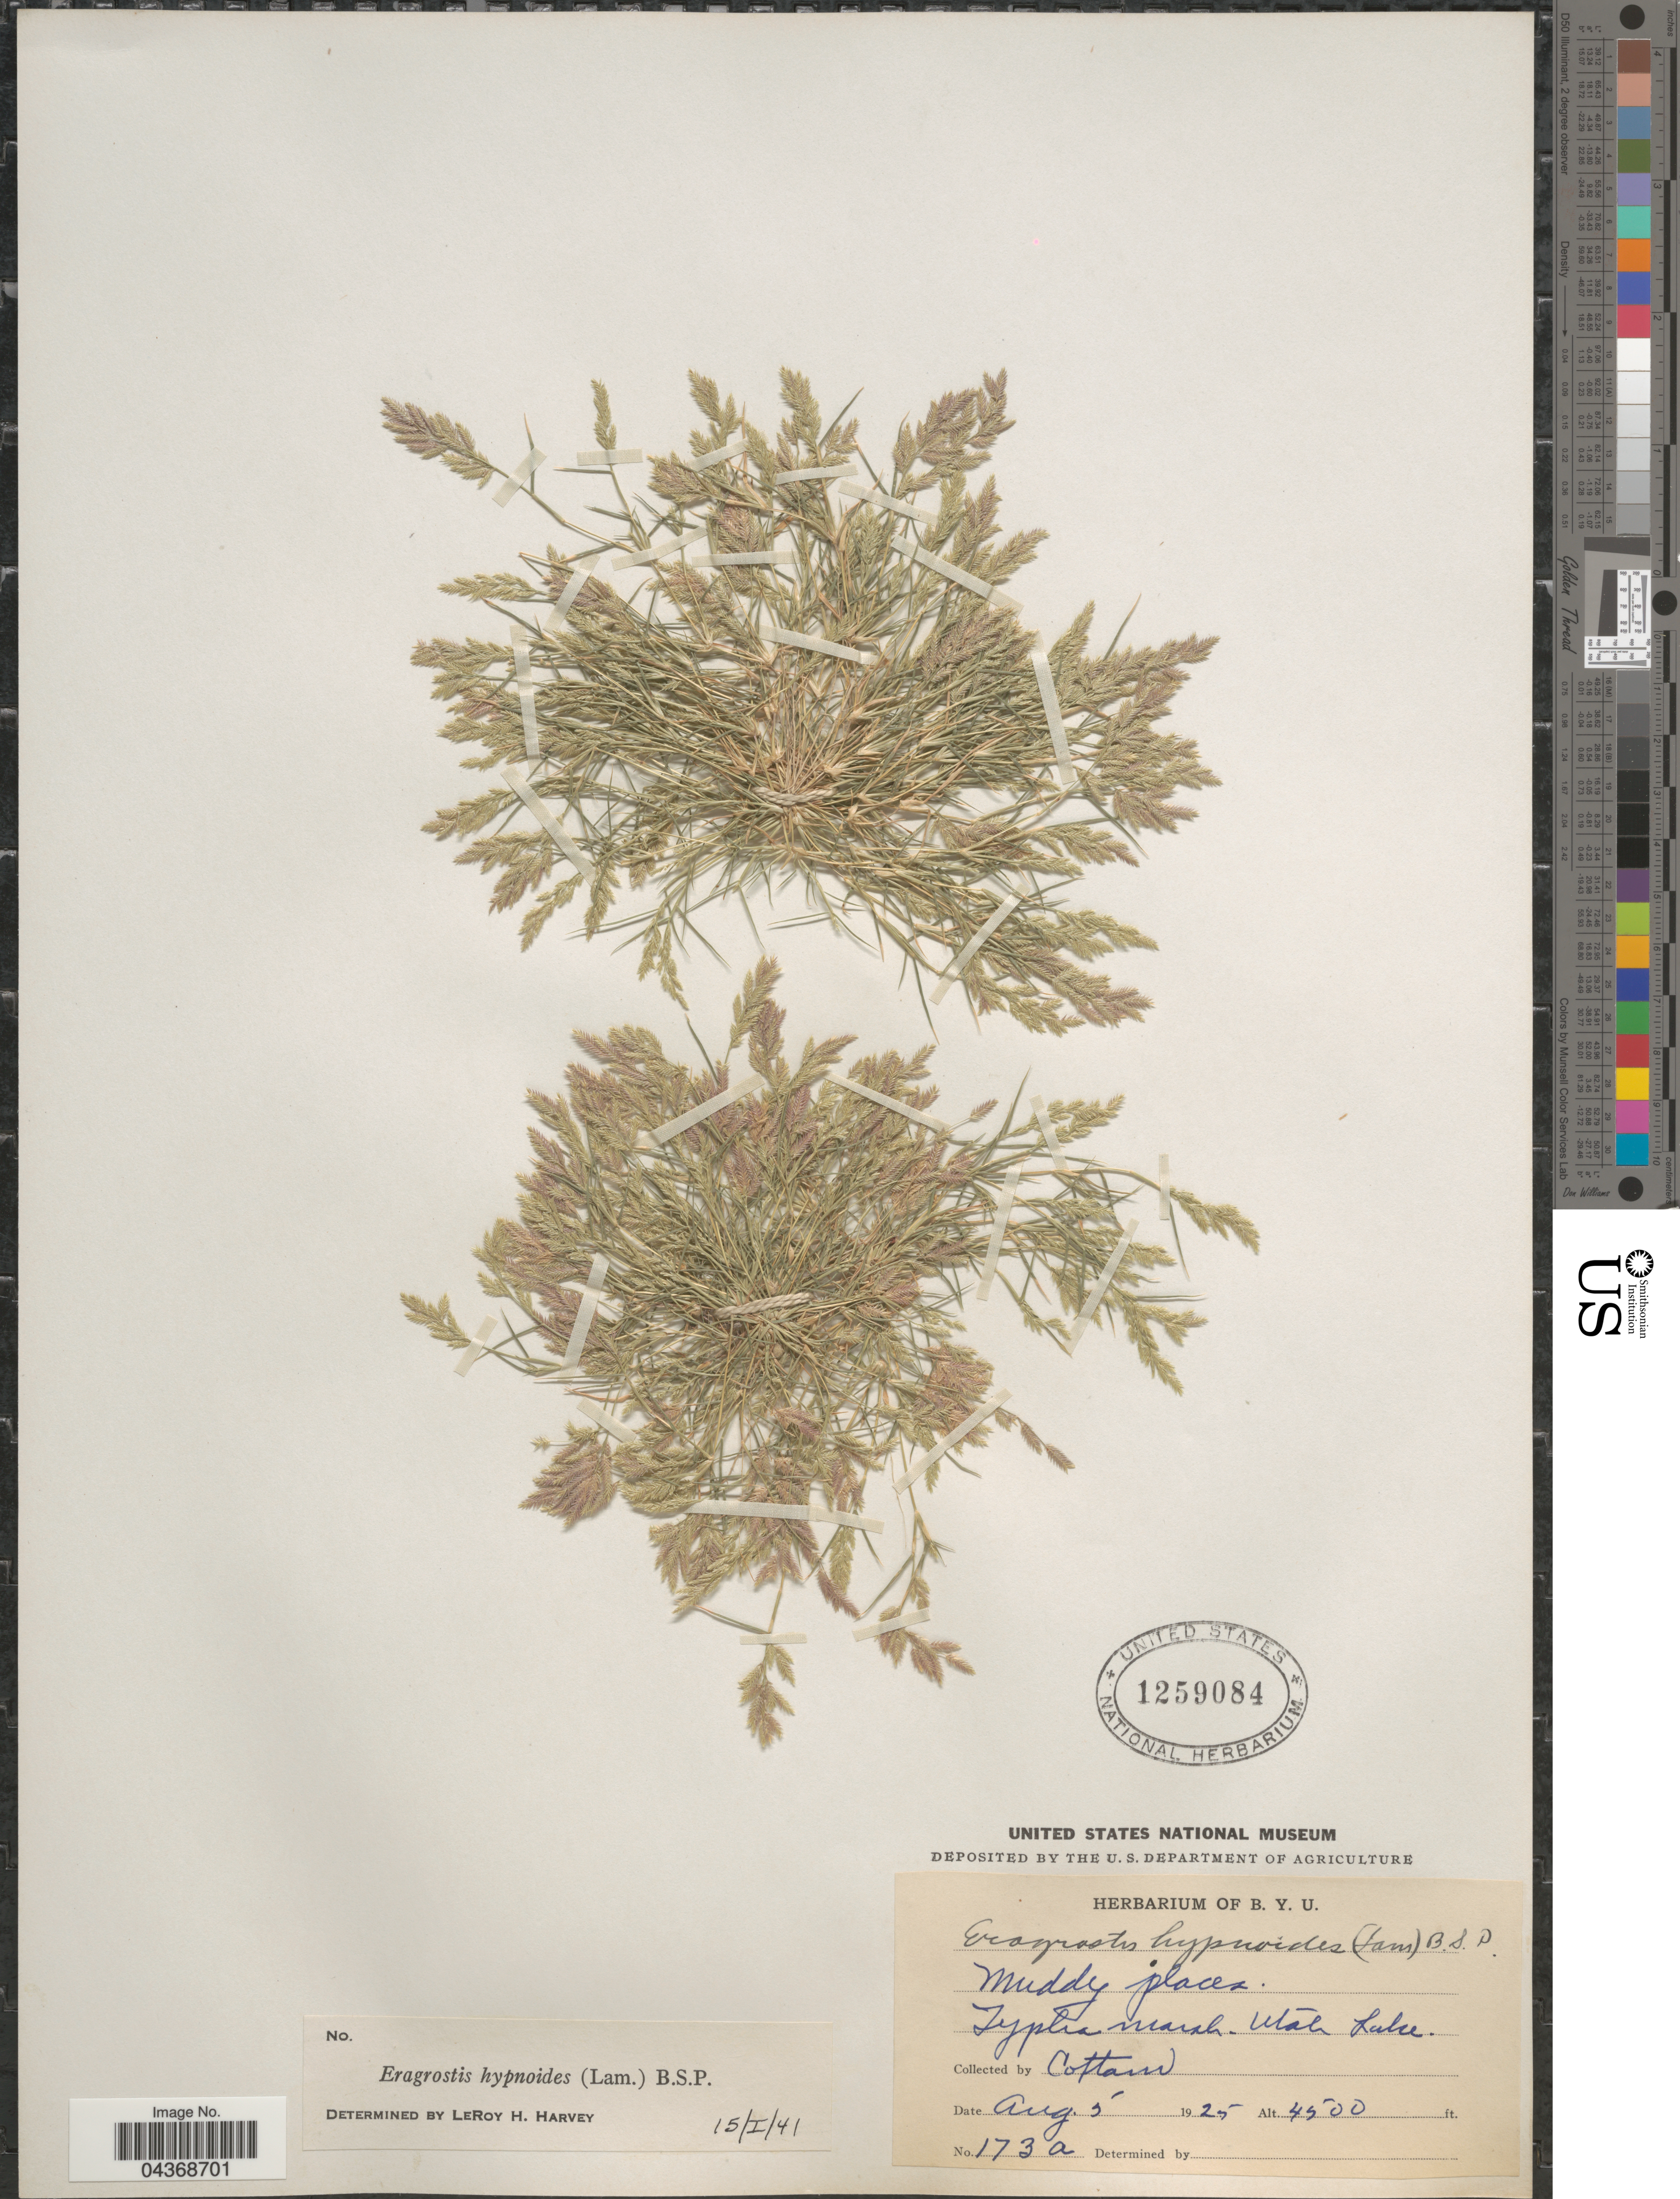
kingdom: Plantae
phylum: Tracheophyta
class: Liliopsida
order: Poales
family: Poaceae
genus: Eragrostis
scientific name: Eragrostis hypnoides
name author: (Lam.) Britton, Stearns & Poggenb.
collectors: Cottam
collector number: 173a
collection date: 1925-08-05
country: United States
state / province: Utah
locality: Typha marsh. Utah Lake.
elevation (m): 1372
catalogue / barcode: US 1259084